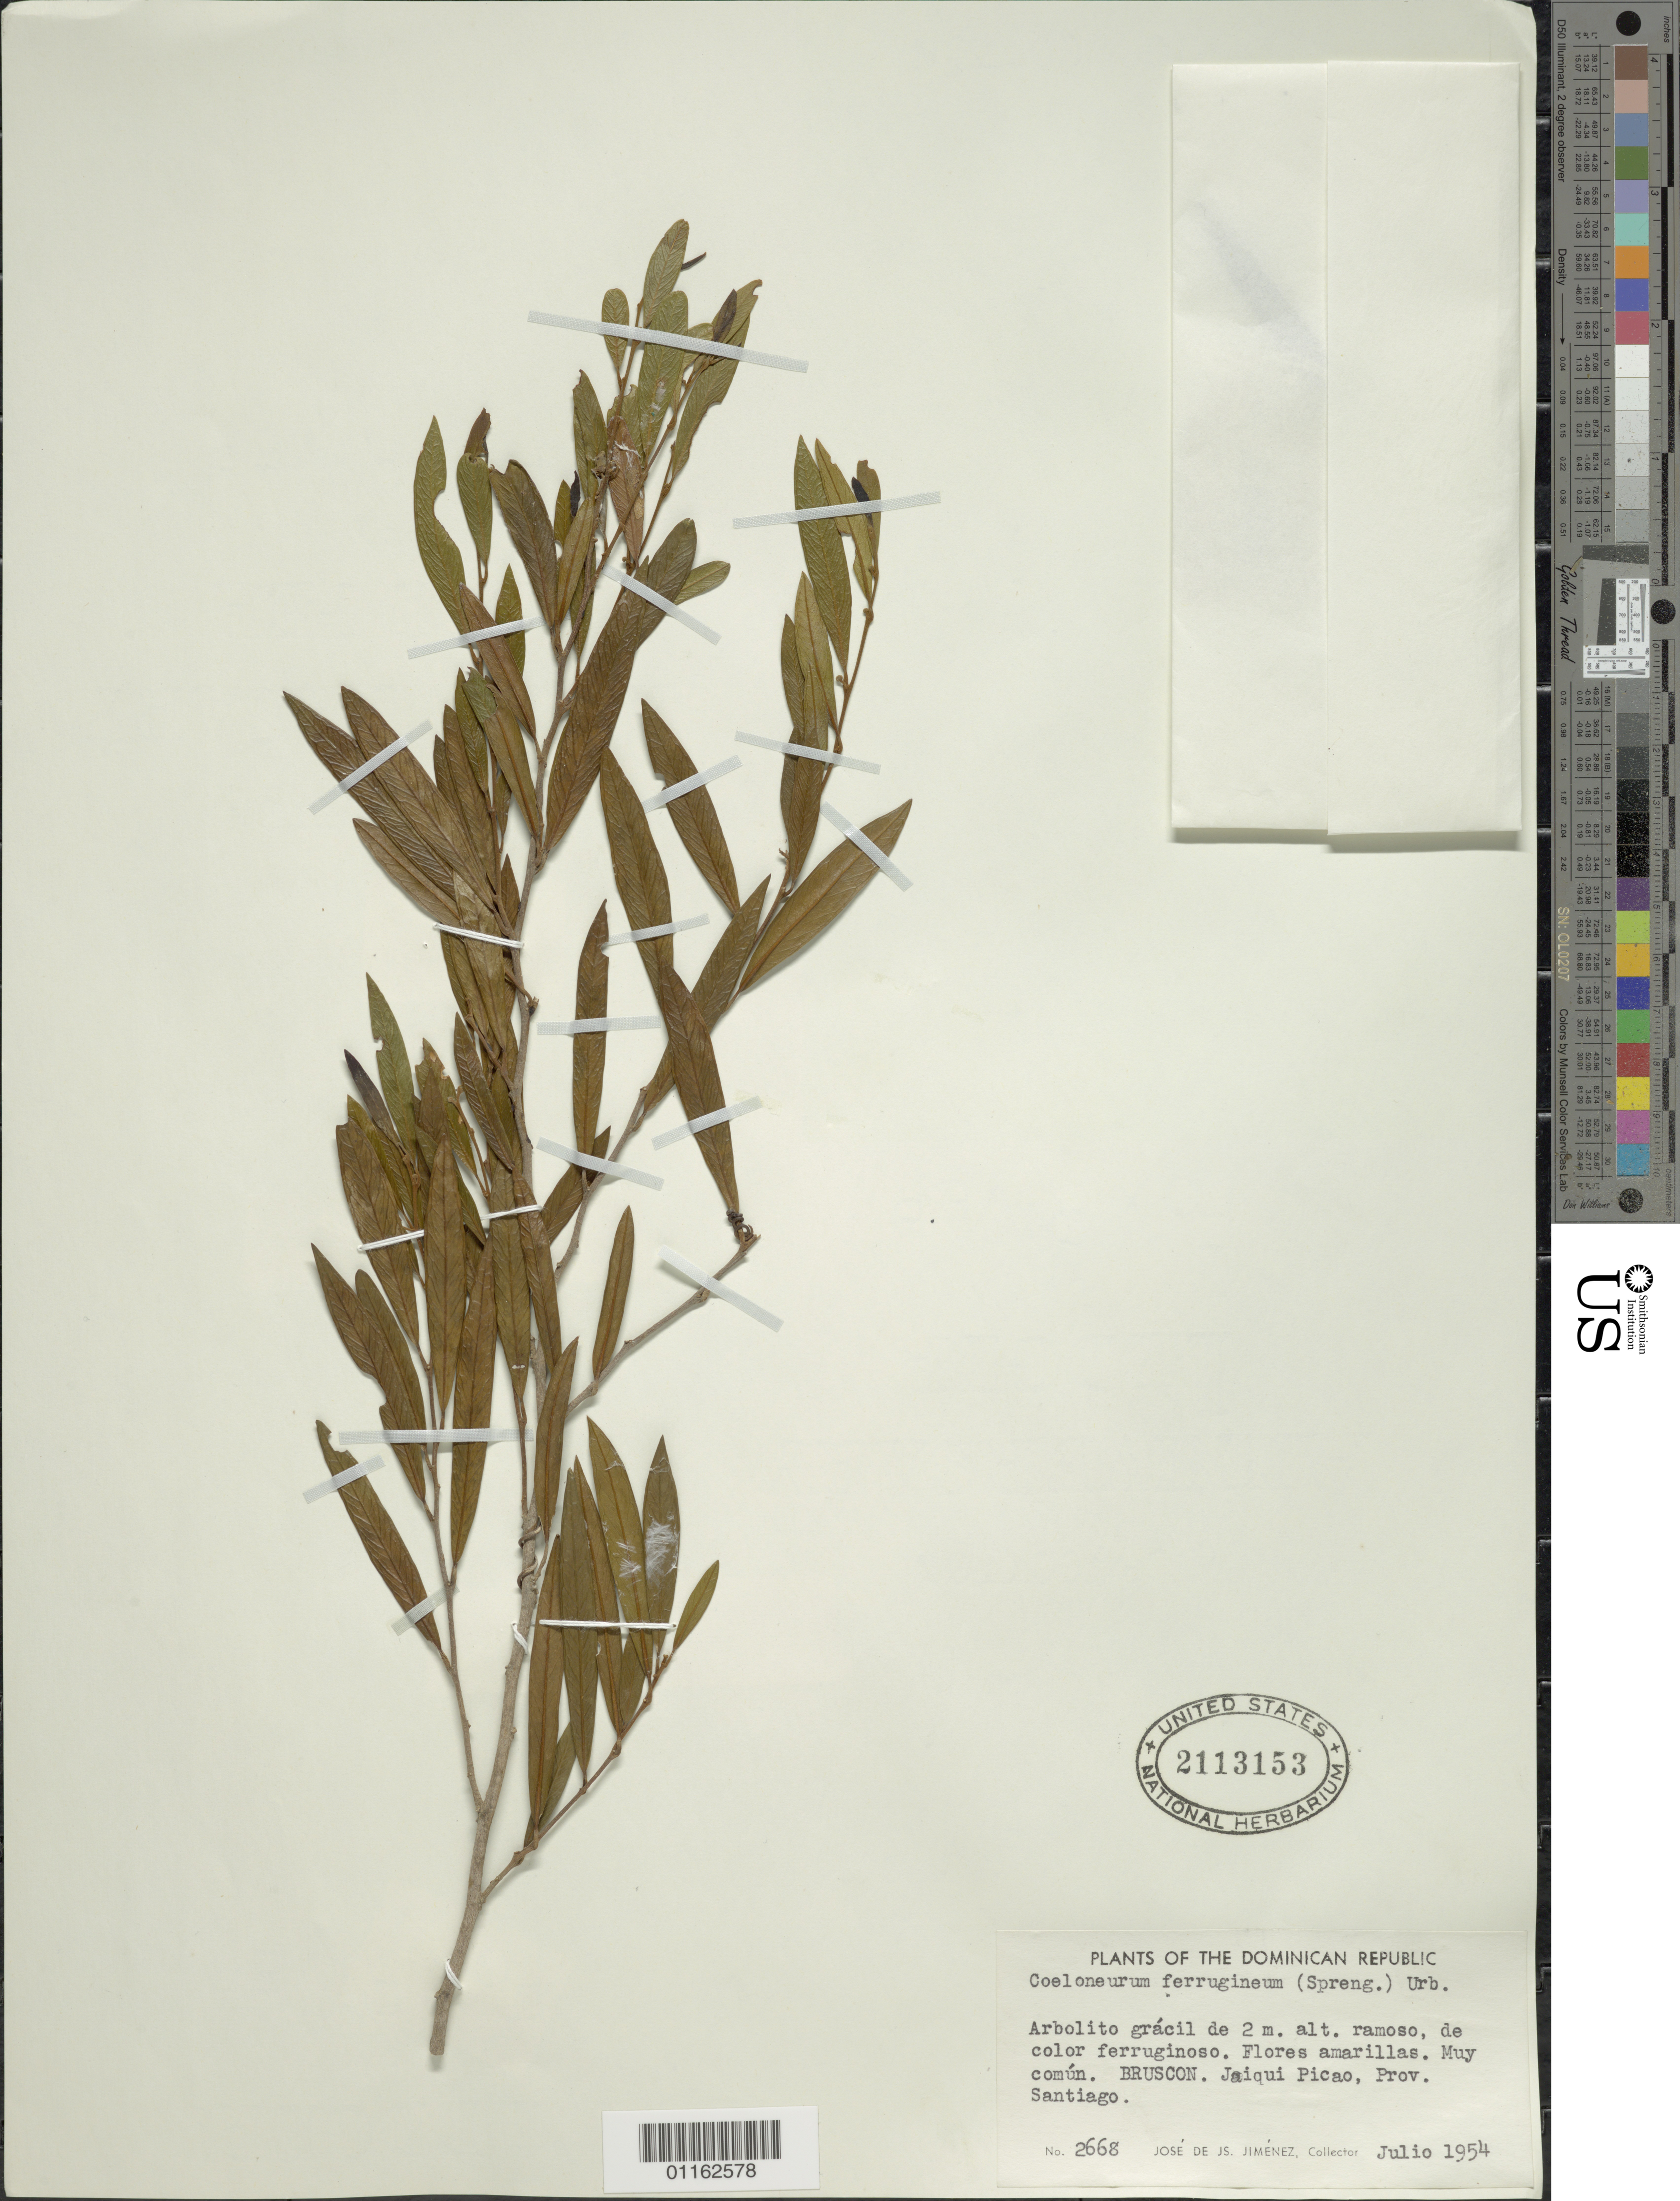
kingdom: Plantae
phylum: Tracheophyta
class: Magnoliopsida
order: Solanales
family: Solanaceae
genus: Coeloneurum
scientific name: Coeloneurum ferrugineum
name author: (Spreng.) Urb.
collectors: J. J. Jiménez Almonte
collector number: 2668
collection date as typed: Jun 1954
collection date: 1954-06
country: Dominican Republic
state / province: Santiago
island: Hispaniola I.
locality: Jaiqui Picao: Bruscon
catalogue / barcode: US 2113153